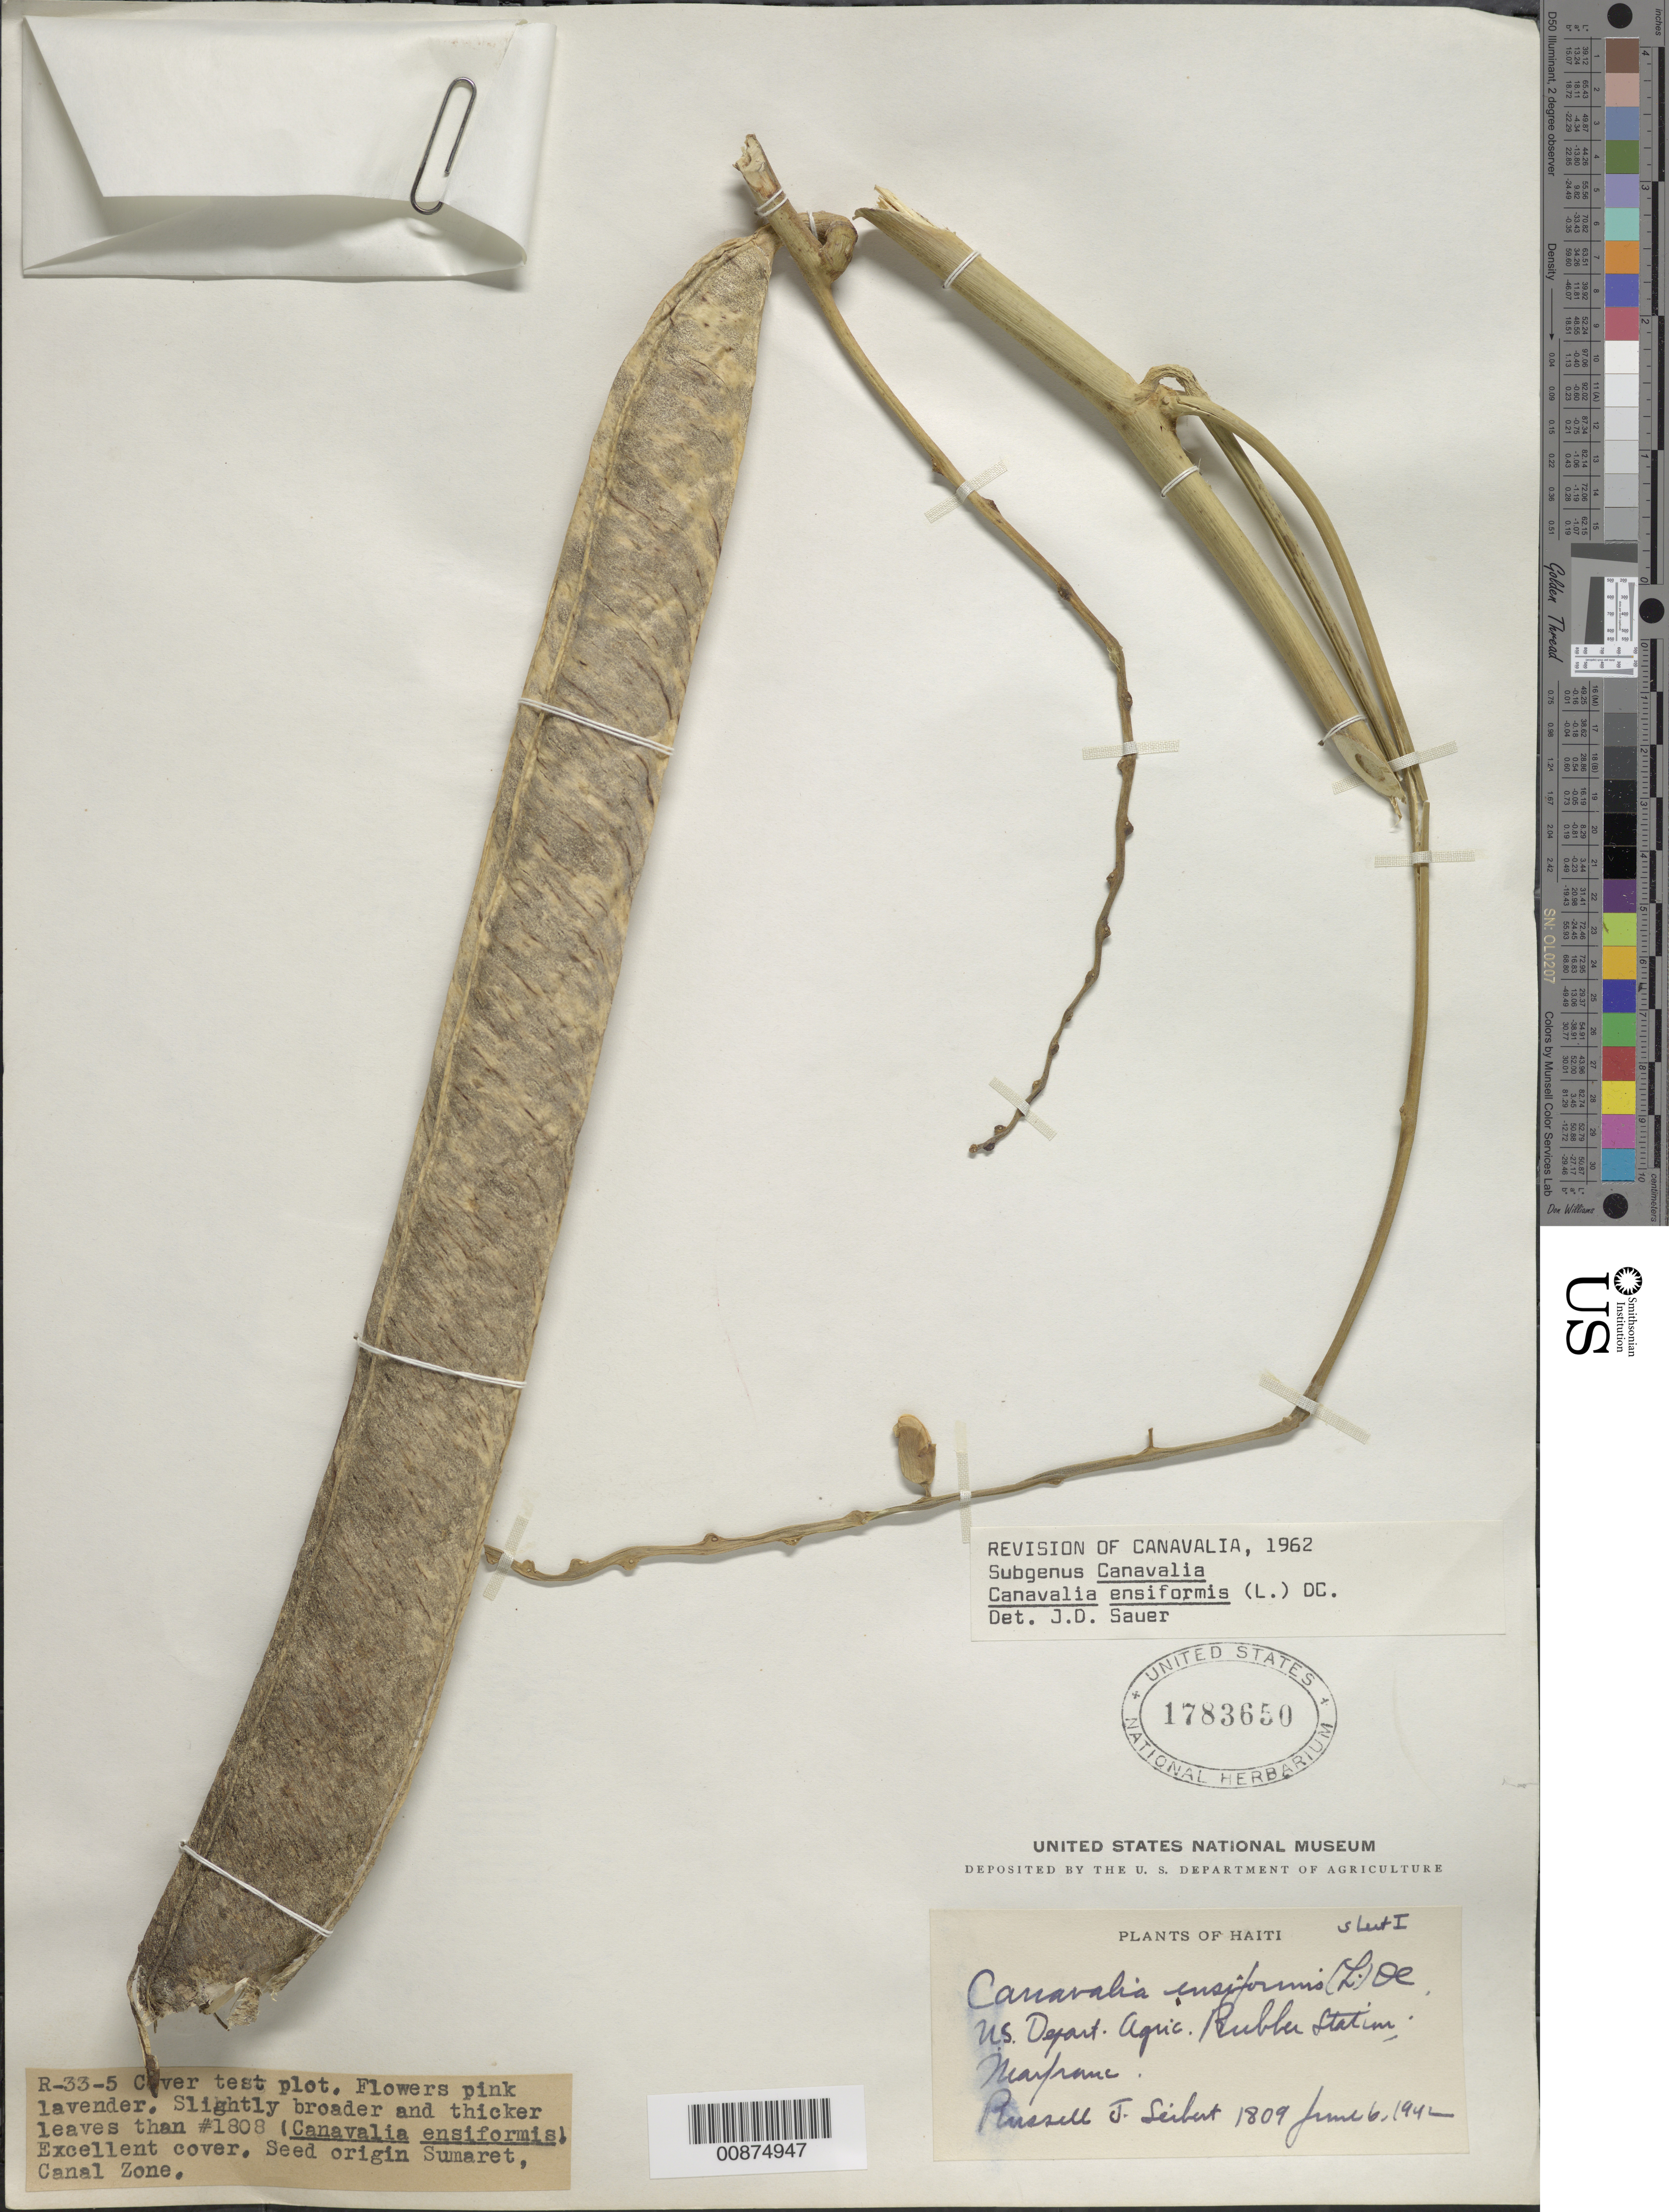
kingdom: Plantae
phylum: Tracheophyta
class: Magnoliopsida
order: Fabales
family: Fabaceae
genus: Canavalia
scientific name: Canavalia ensiformis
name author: (L.) DC.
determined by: Sauer, J. D.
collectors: R. J. Seibert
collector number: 1809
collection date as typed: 06 Jun 1942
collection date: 1942-06-06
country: Haiti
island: Hispaniola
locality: U.S. Depart. Agric. Rubber Station; Marfranc. R-33-5 Cover test plot.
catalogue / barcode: US 1783650